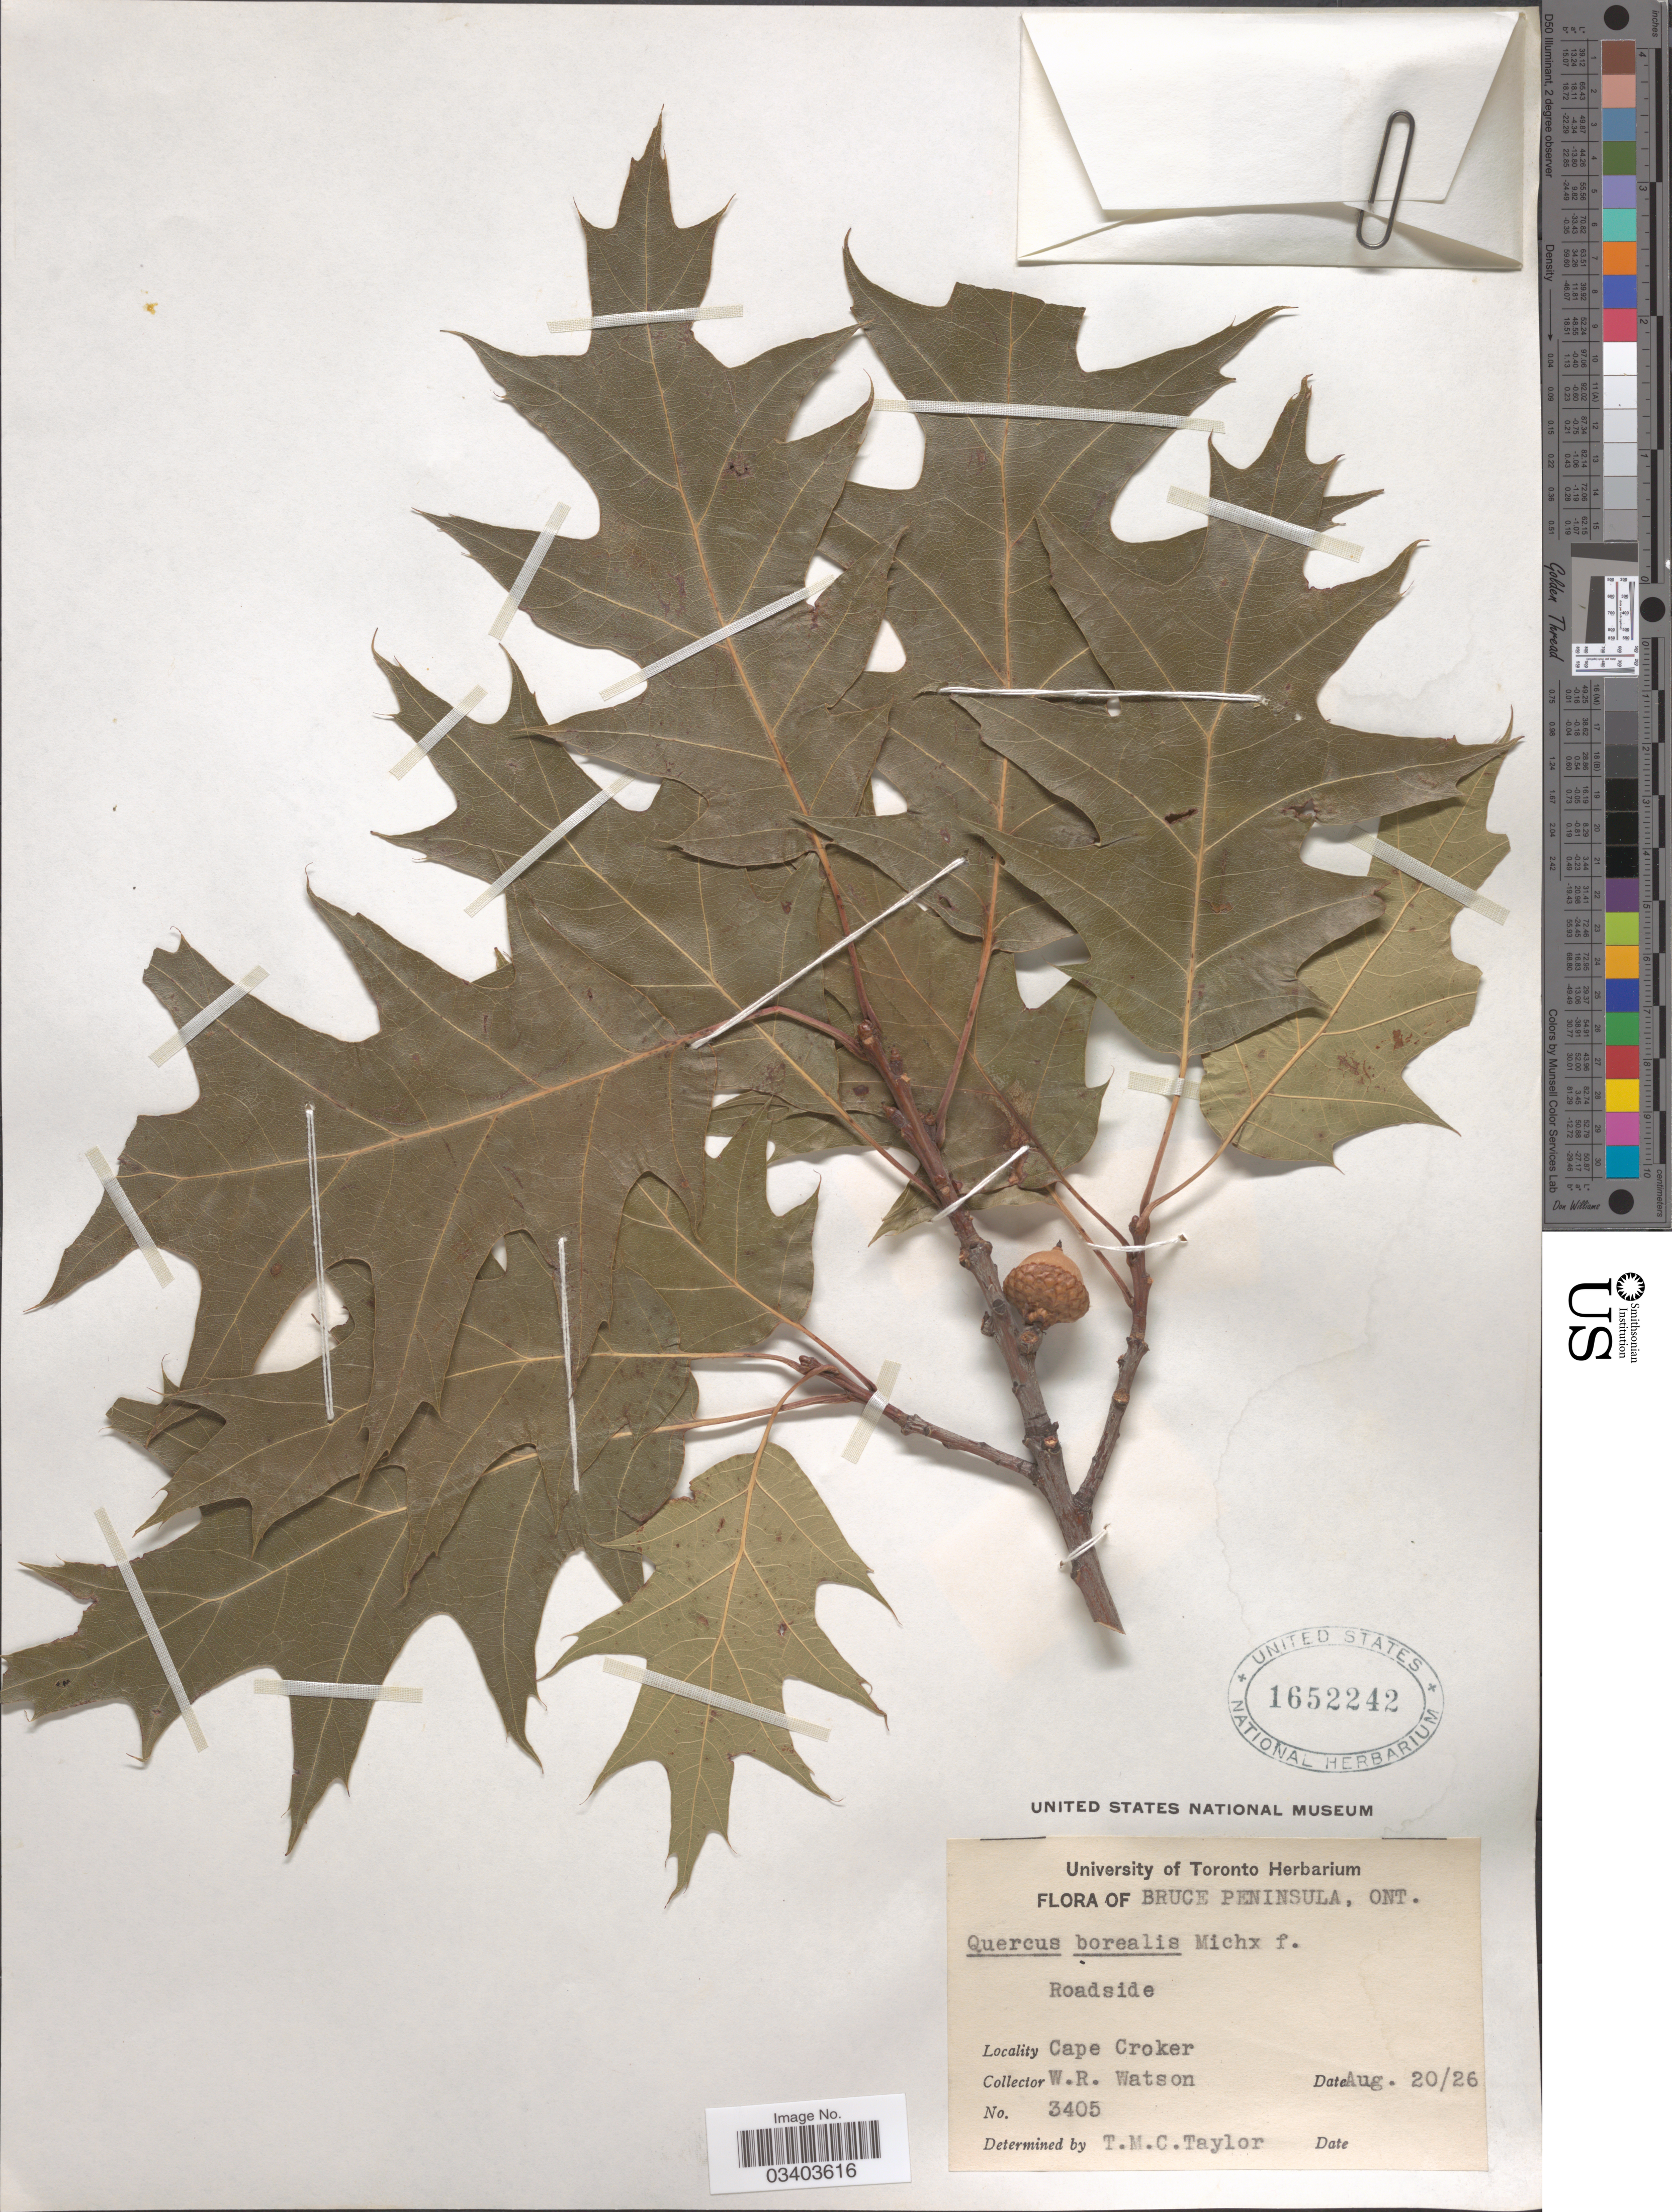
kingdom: Plantae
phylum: Tracheophyta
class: Magnoliopsida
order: Fagales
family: Fagaceae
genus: Quercus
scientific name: Quercus borealis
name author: F. Michx.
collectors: W. R. Watson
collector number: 3405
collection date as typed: Transcribed d/m/y: 20/8/26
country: Canada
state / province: Ontario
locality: Bruce Peninsula, Cape Croker.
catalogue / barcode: US 1652242